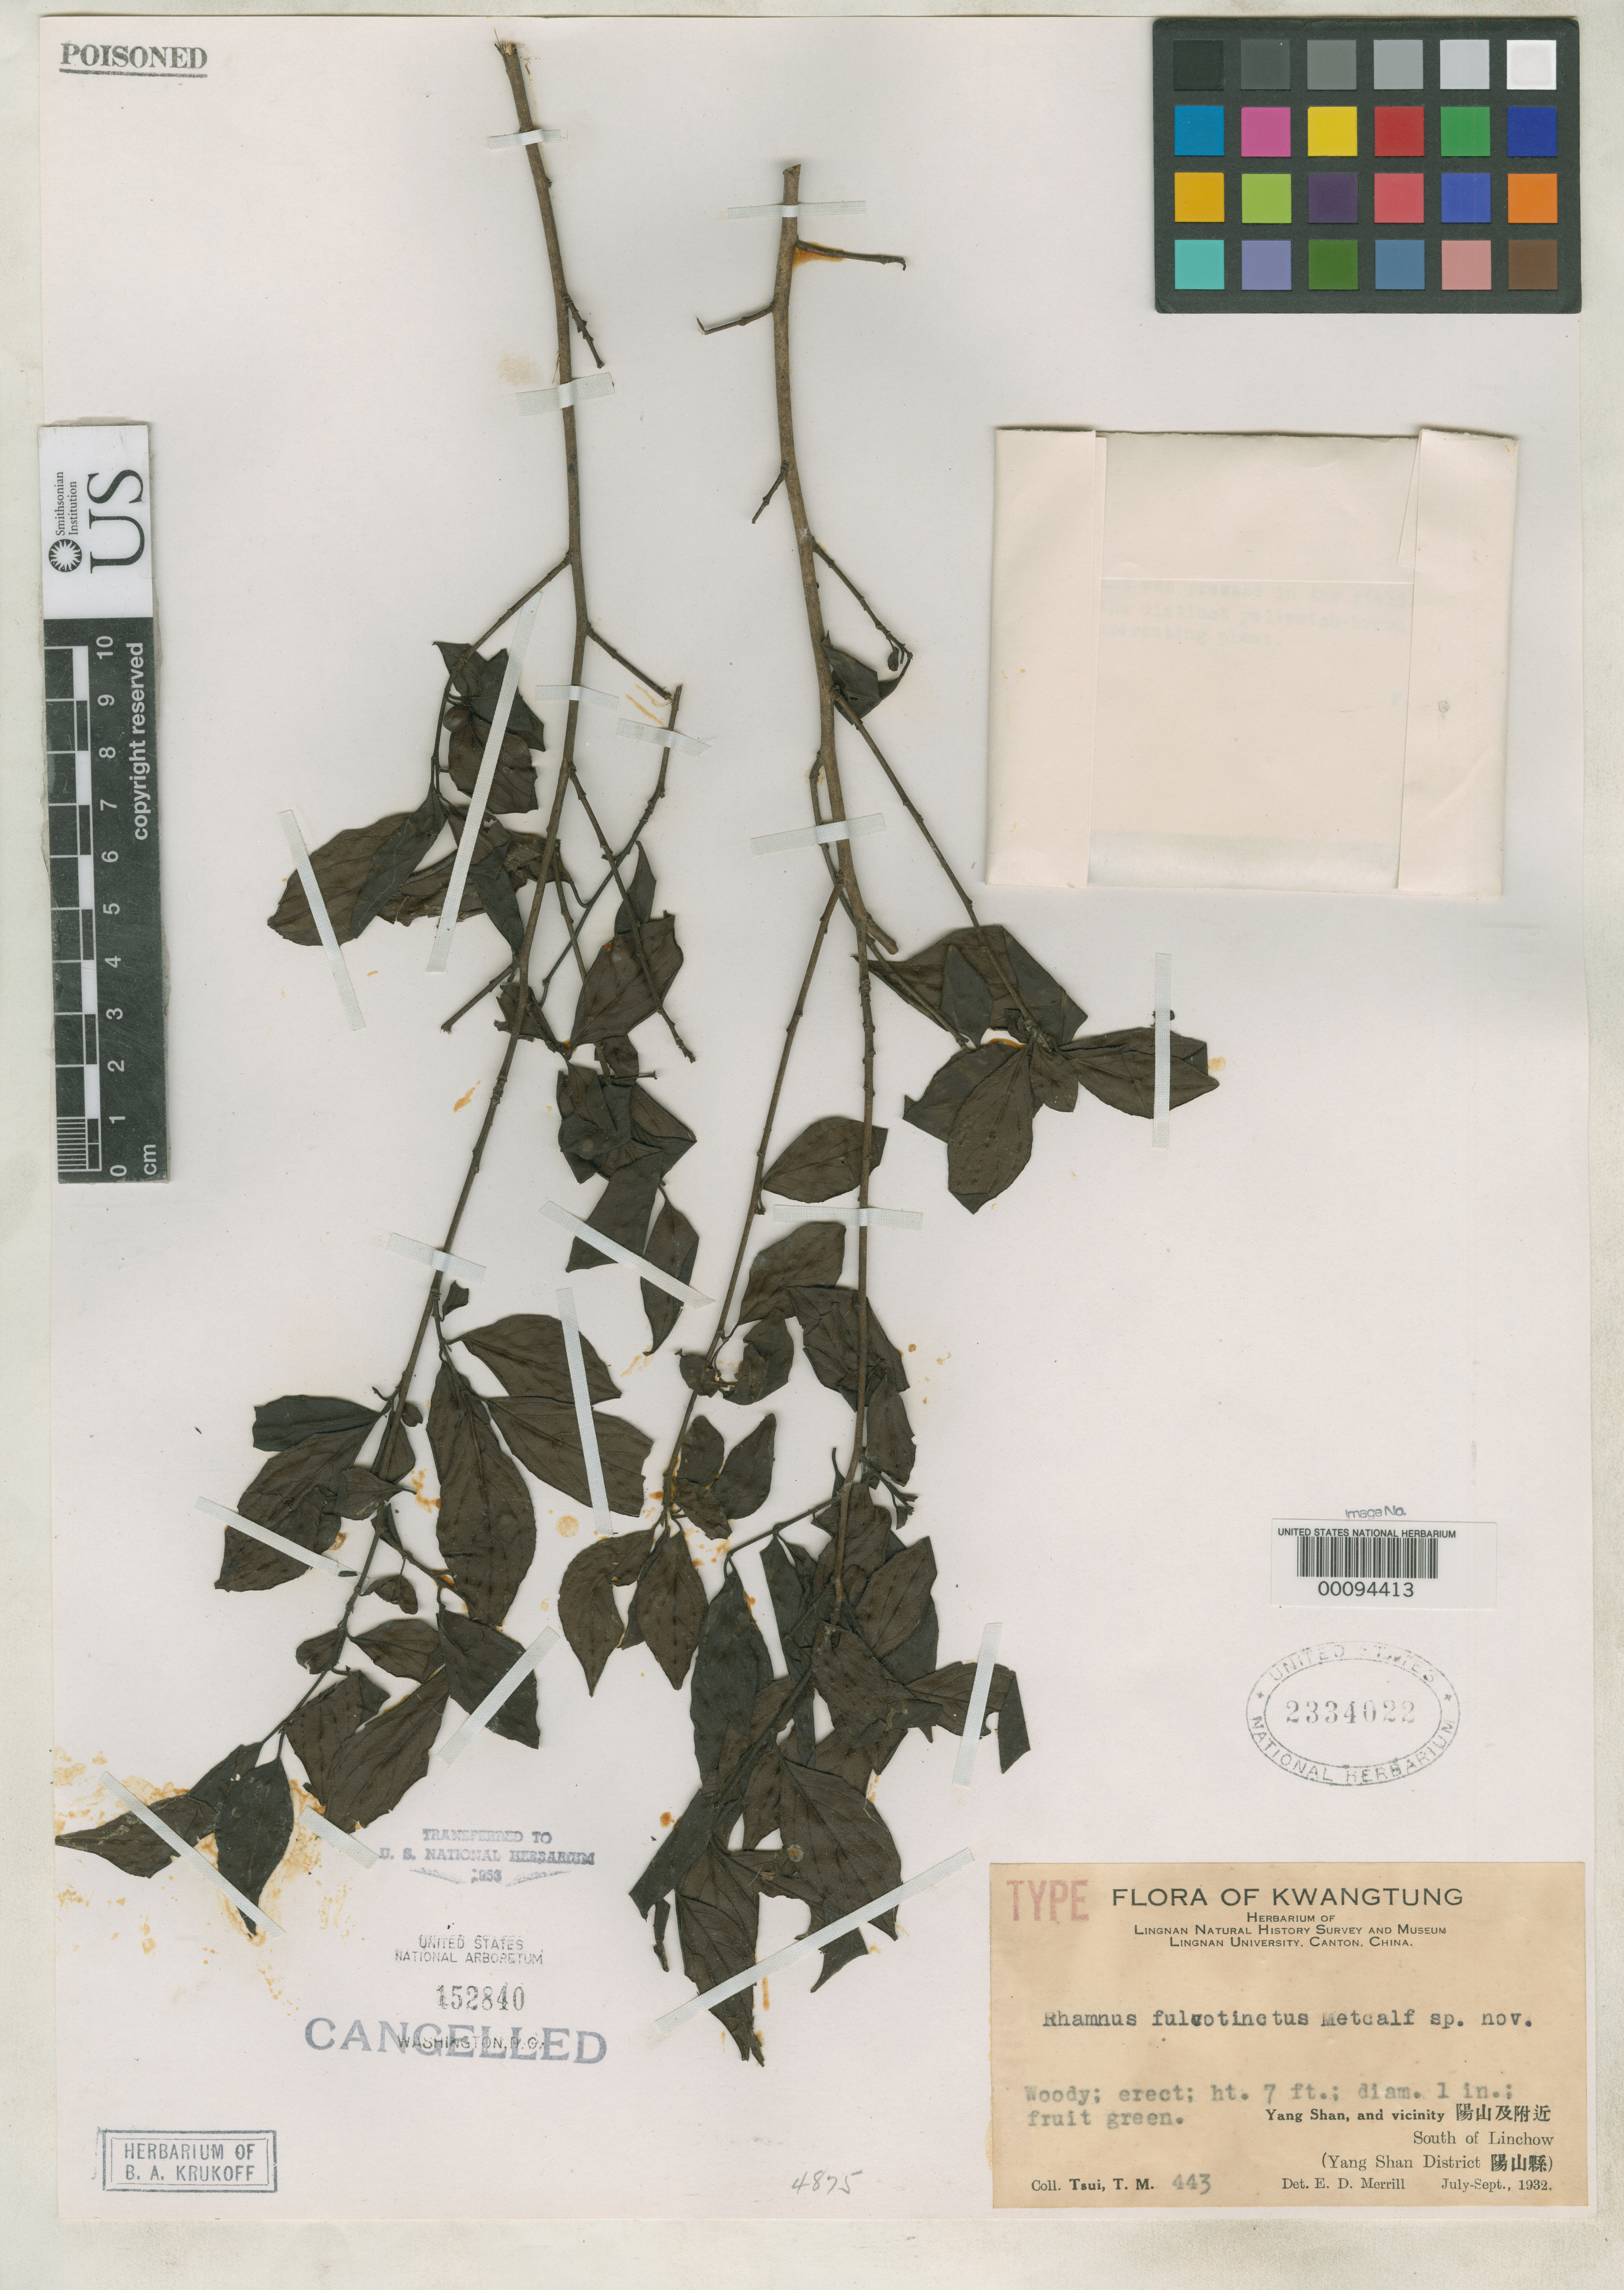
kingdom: Plantae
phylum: Tracheophyta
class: Magnoliopsida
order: Rosales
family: Rhamnaceae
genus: Rhamnus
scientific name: Rhamnus fulvotinctus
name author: F.P. Metcalf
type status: Isotype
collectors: T. Tsui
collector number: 443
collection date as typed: Jul 1932 to -- Sep 1932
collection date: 1932-07/1932-09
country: China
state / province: Guangdong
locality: Yang Shan.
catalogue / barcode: US 2334022